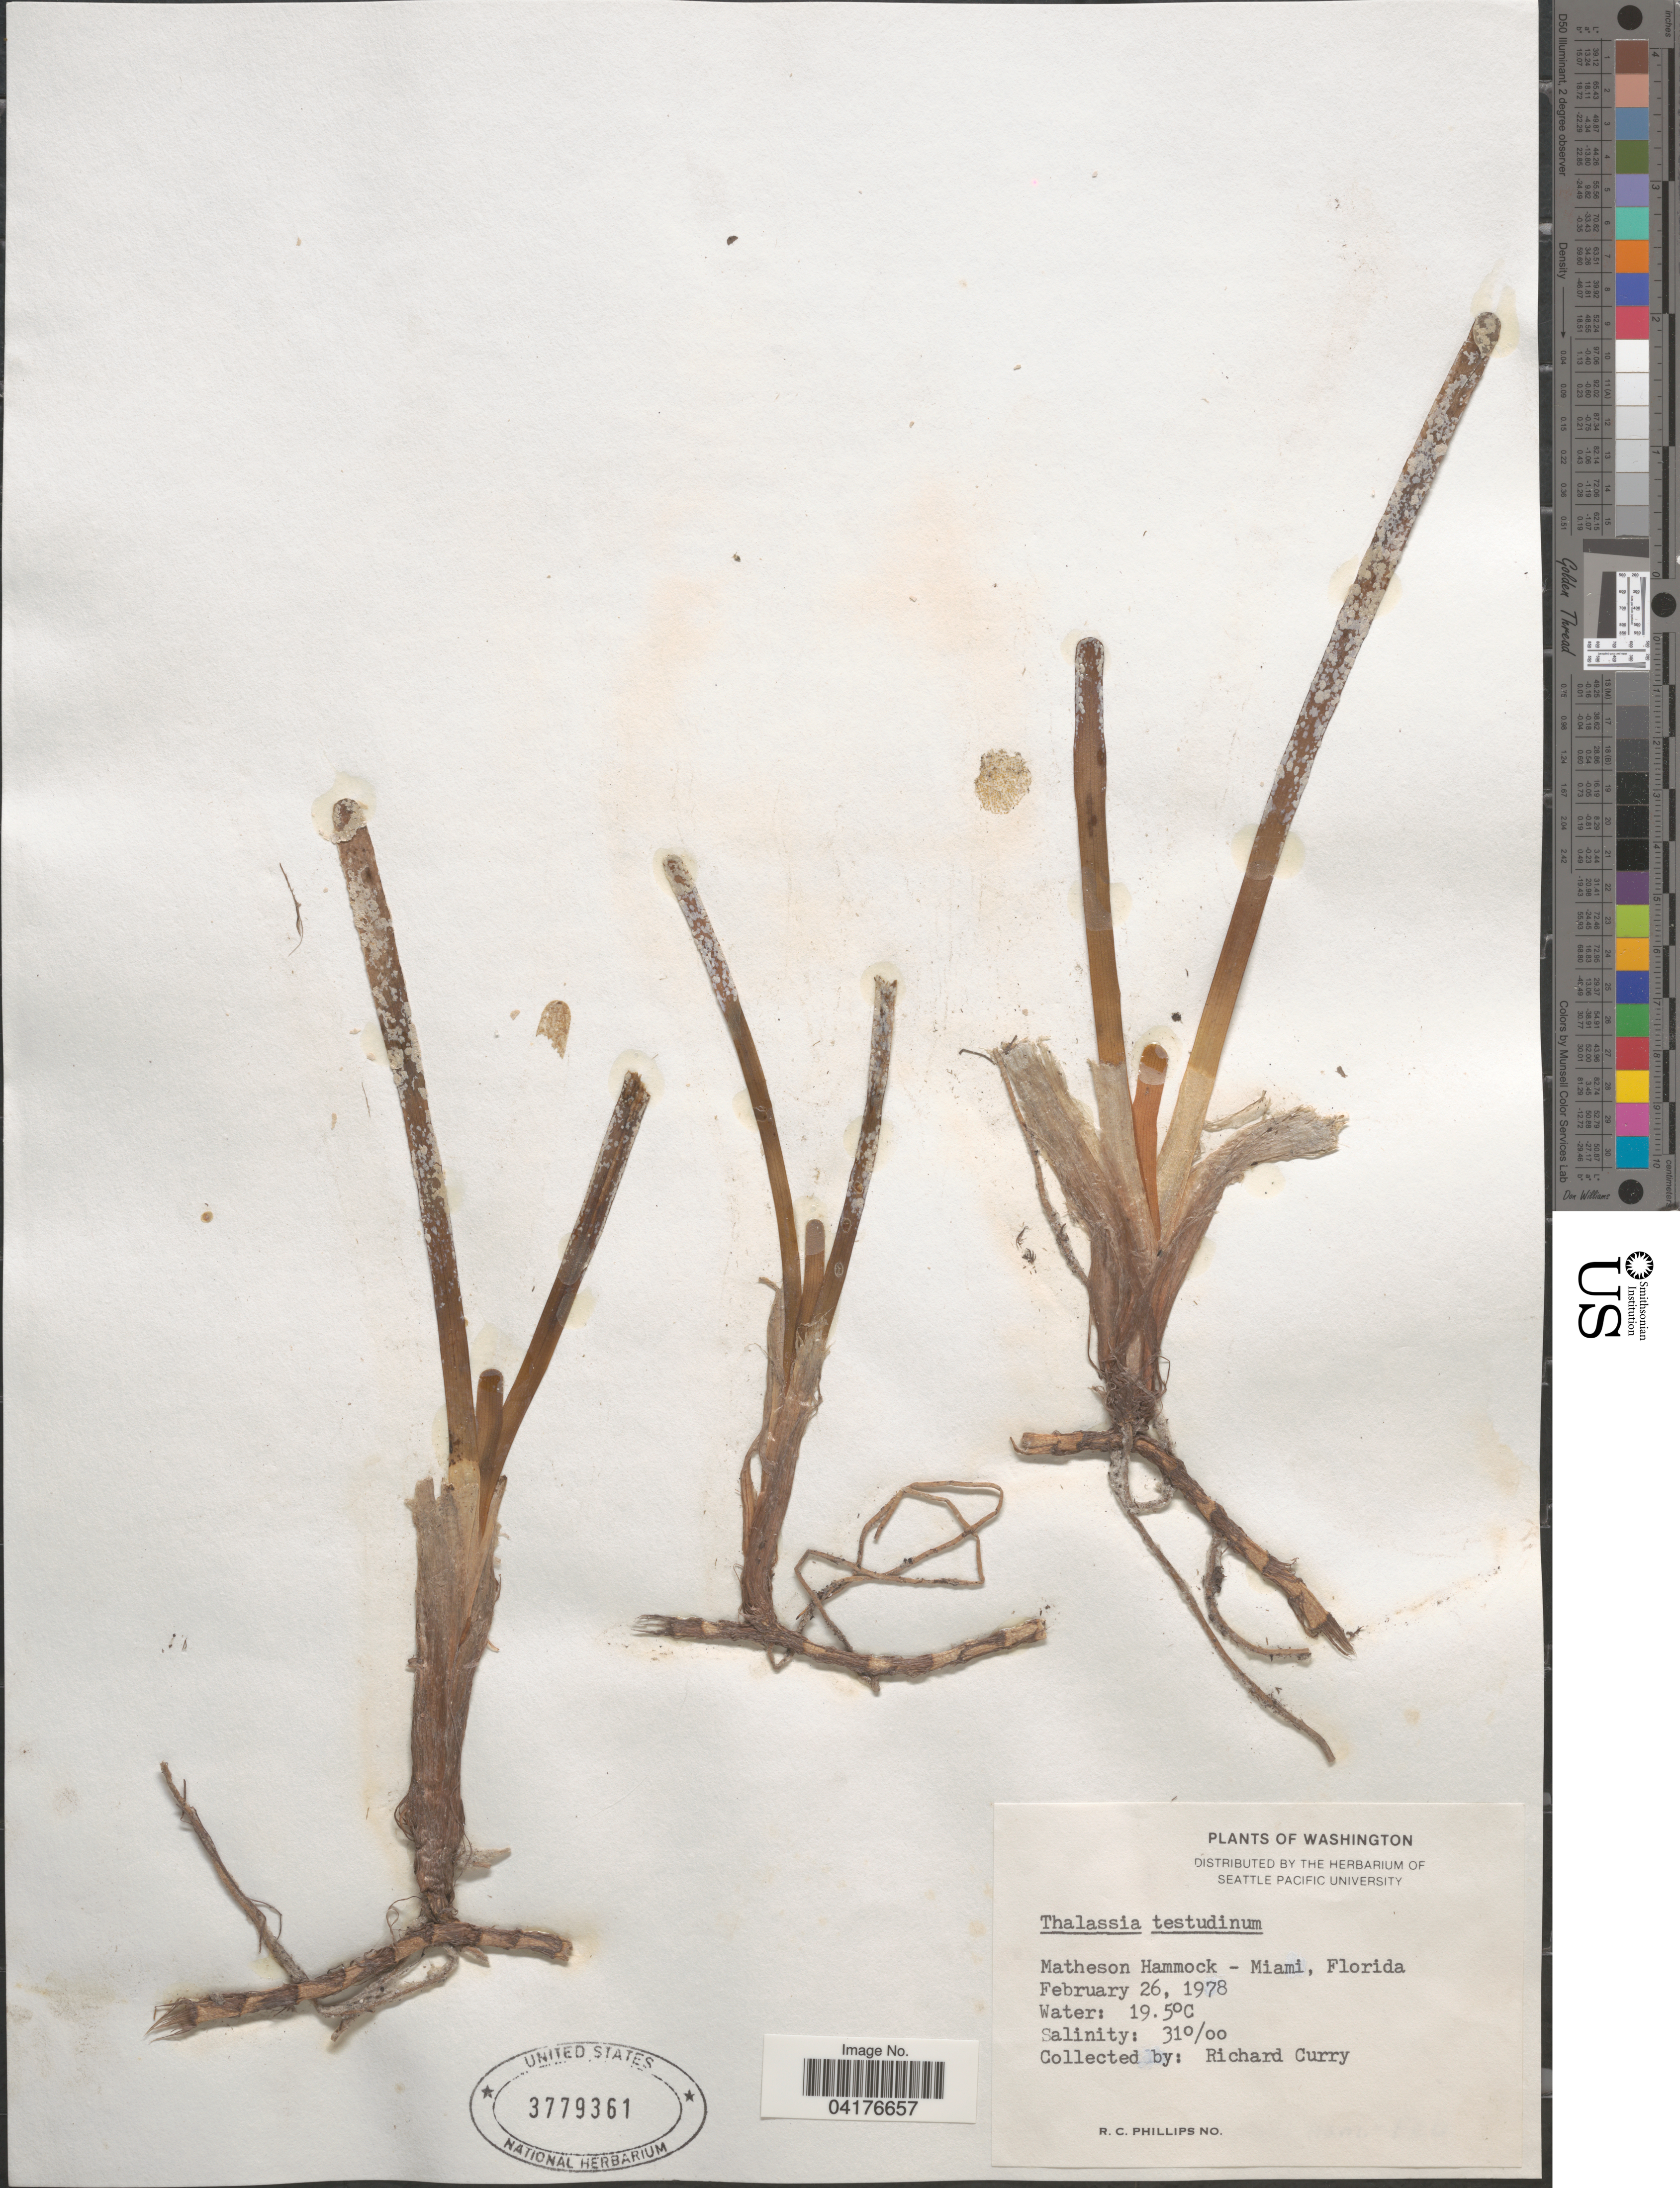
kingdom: Plantae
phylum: Tracheophyta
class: Liliopsida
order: Alismatales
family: Hydrocharitaceae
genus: Thalassia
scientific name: Thalassia testudinum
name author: Banks & Sol. ex K.D. Koenig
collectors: R. Curry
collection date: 1978-02-26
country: United States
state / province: Florida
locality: Matheson Hammock - Miami.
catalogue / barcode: US 3779361